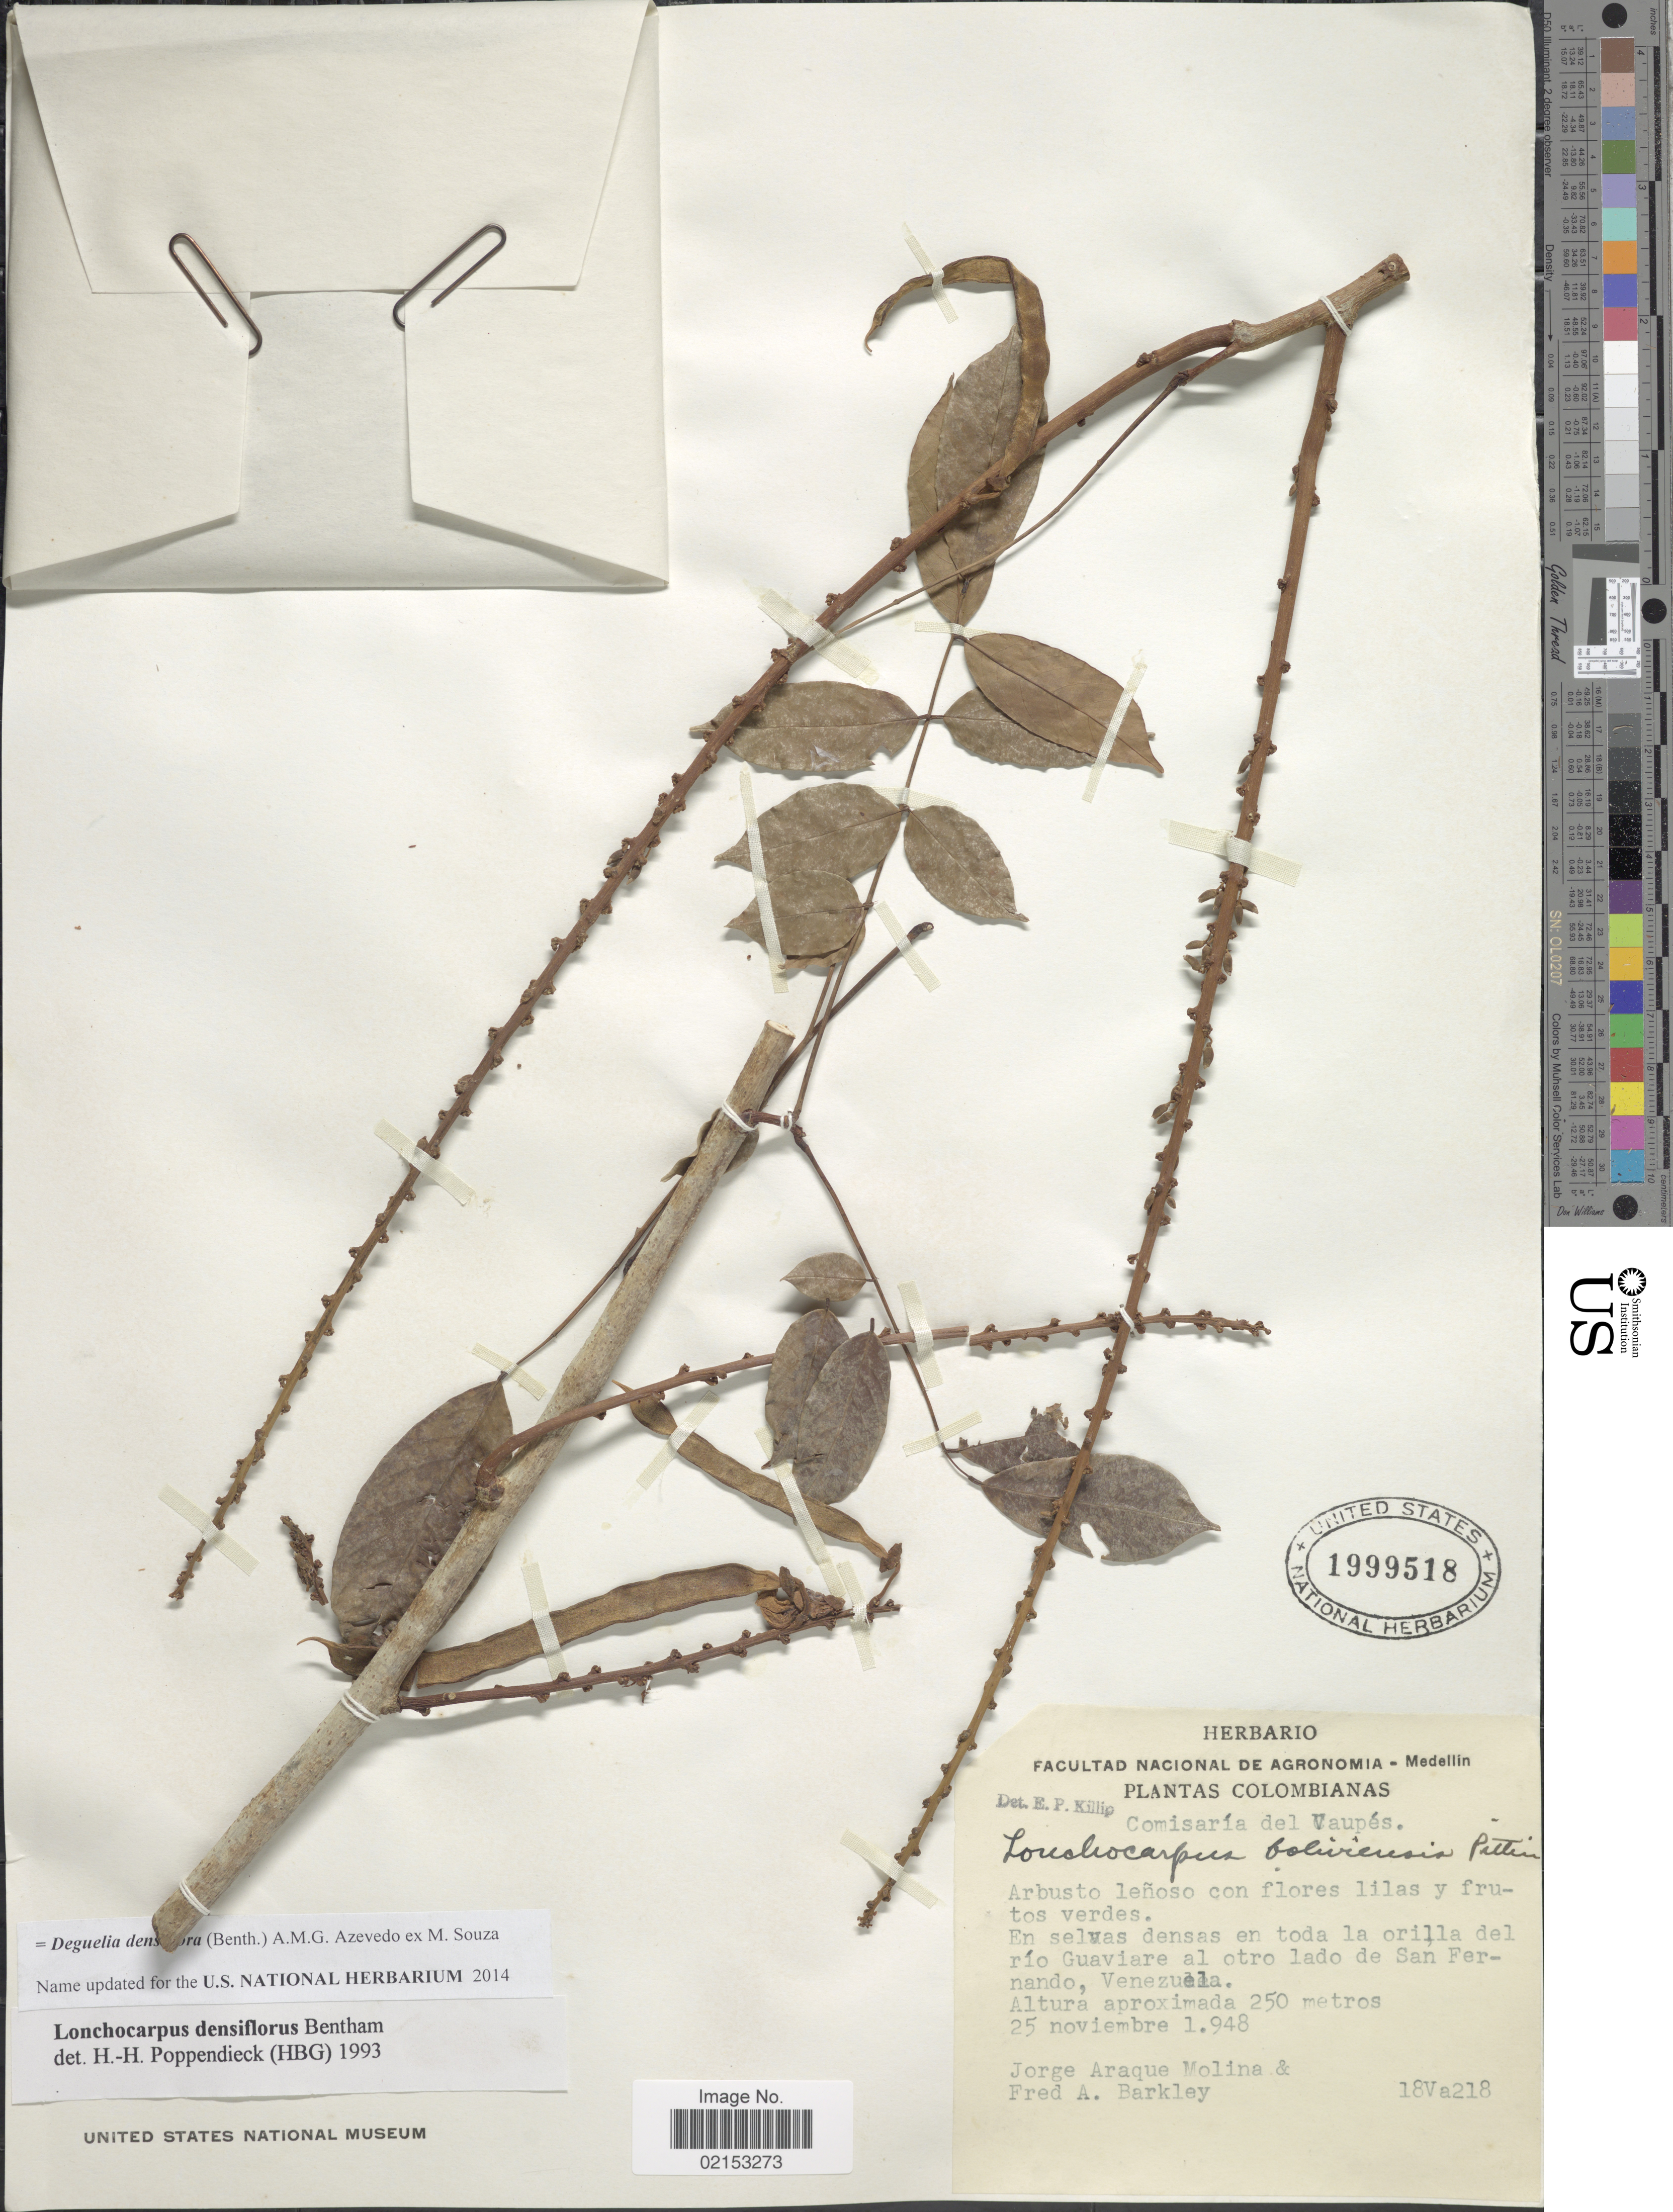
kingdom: Plantae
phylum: Tracheophyta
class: Magnoliopsida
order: Fabales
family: Fabaceae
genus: Deguelia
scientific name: Deguelia densiflora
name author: (Benth.) A.M.G. Azevedo ex M. Sousa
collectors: J. A. Molina & F. A. Barkley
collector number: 18Va218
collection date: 1948-11-25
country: Colombia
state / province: Vaupés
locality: Colombianas, Comisaria del Vaupes, del rio Guaviare al otro lado de San Fernando, Venezuela.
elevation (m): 250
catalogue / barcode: US 1999518